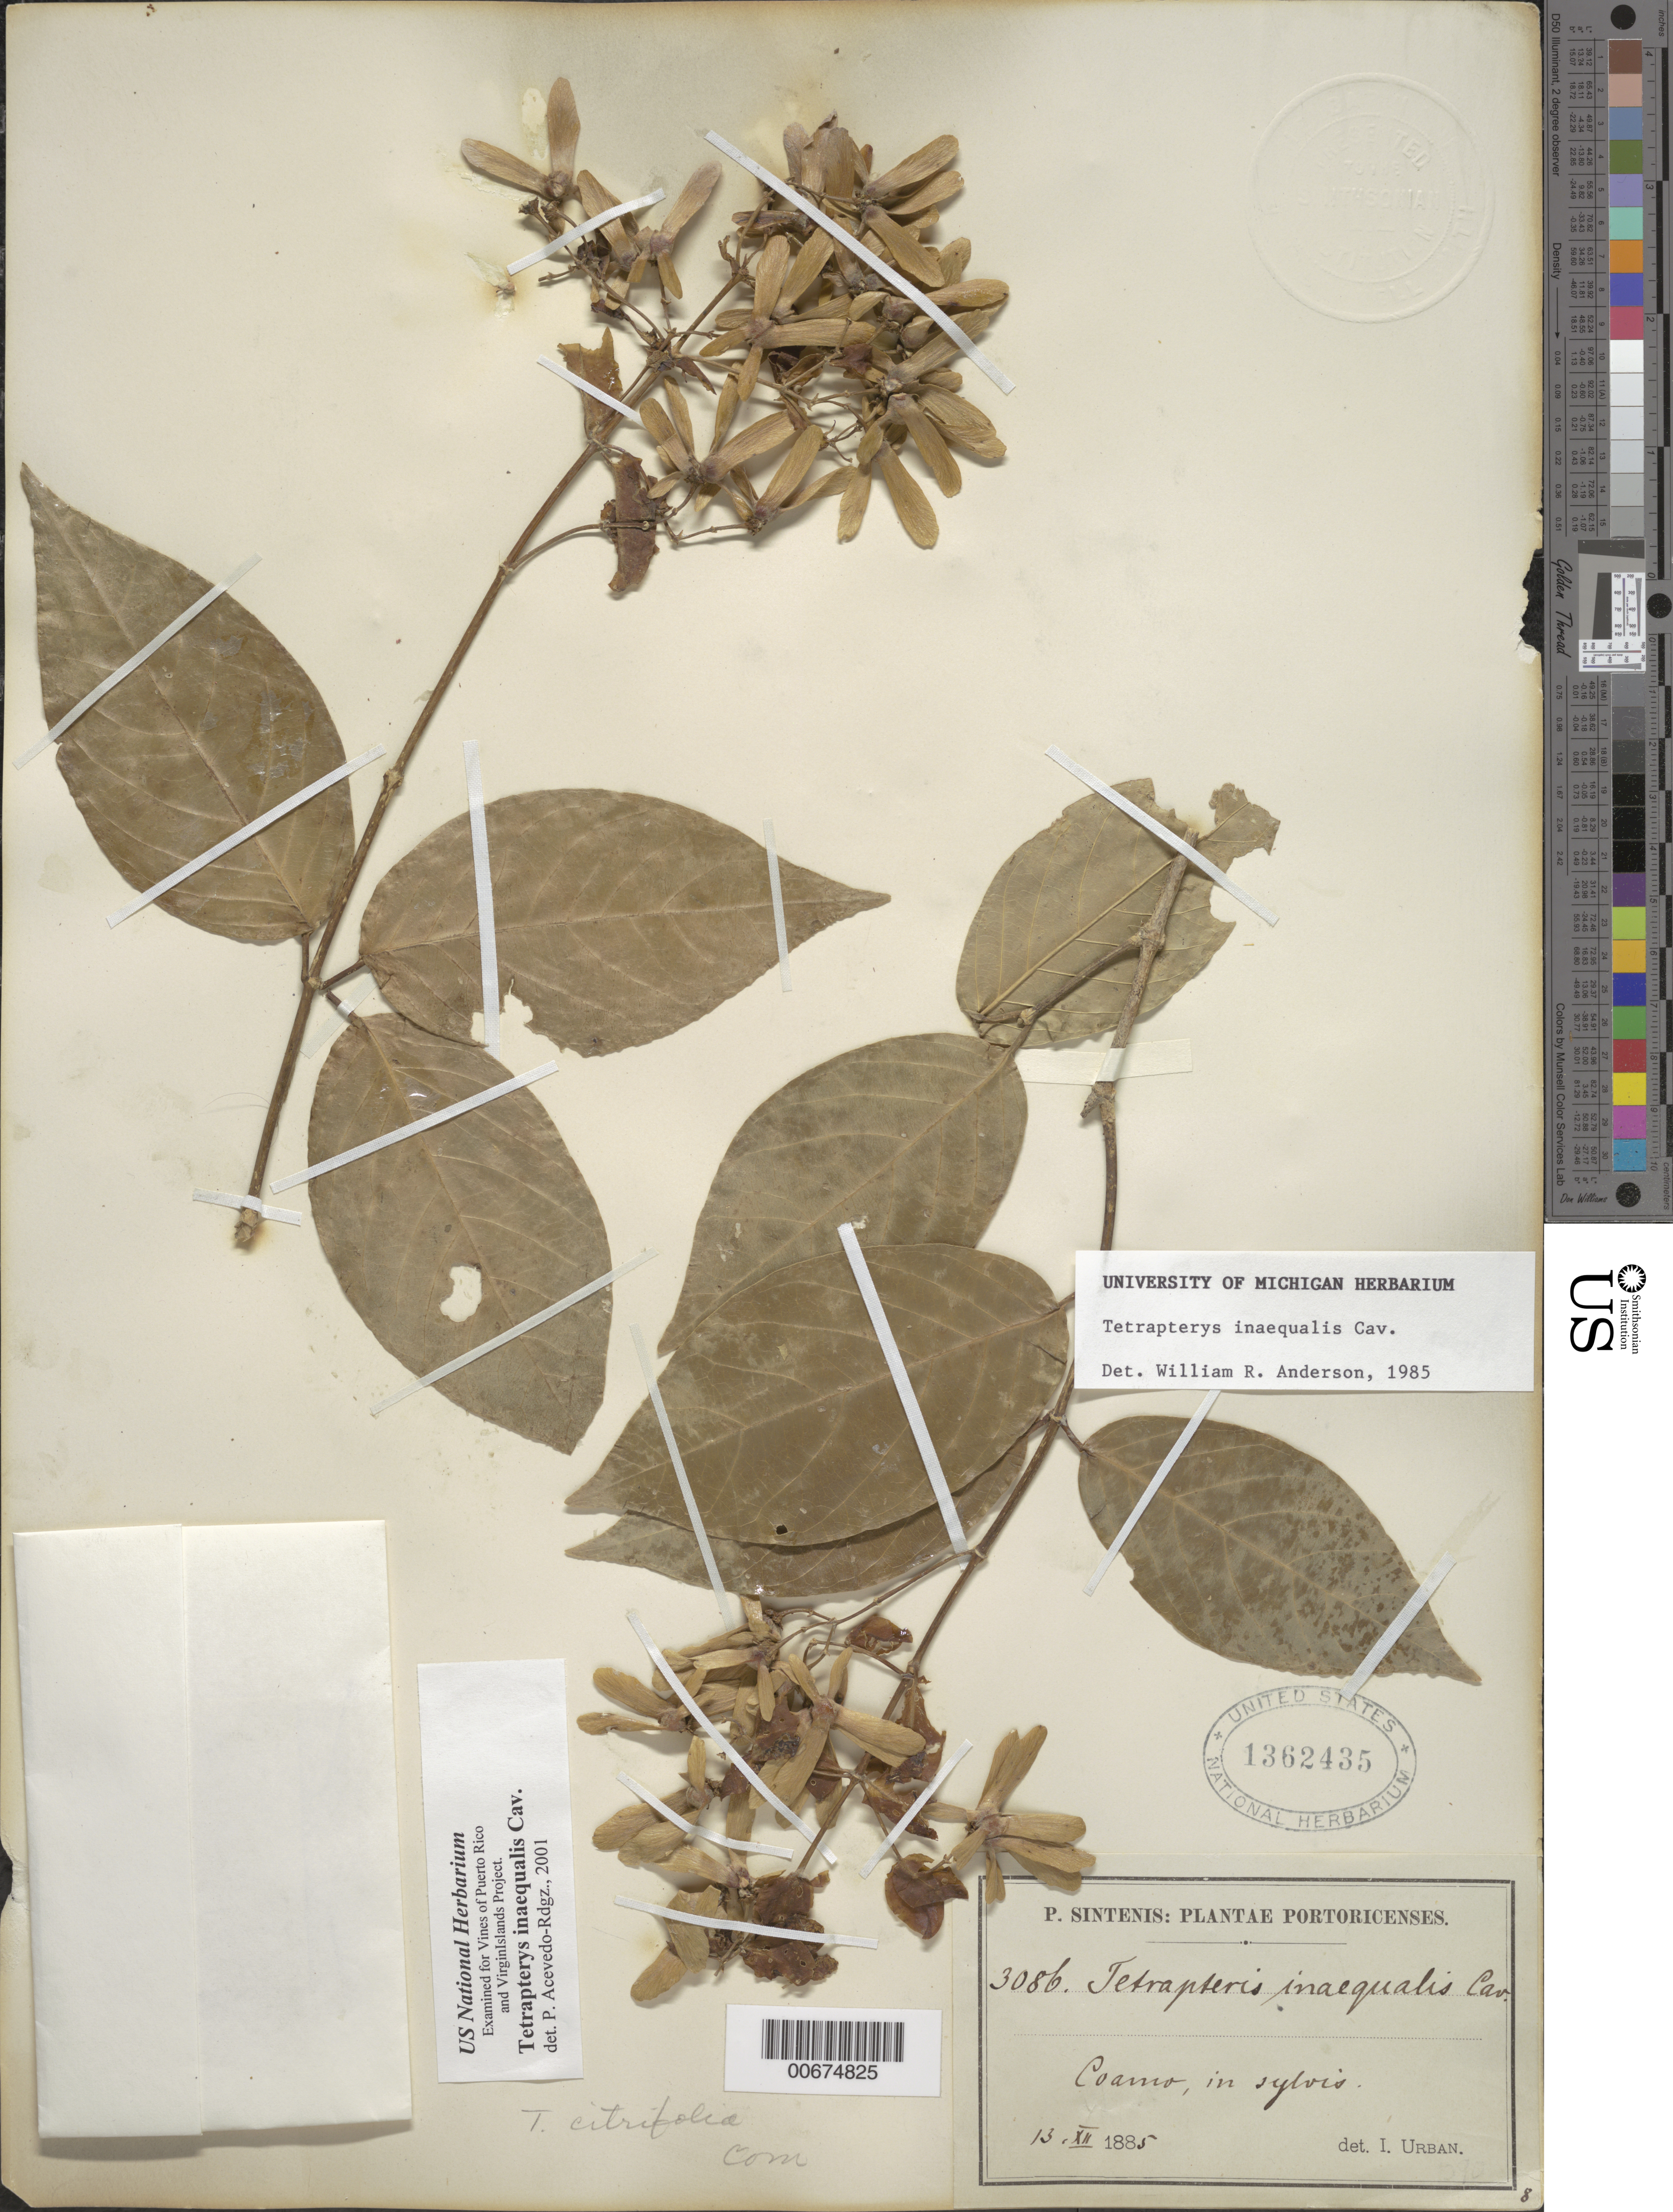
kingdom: Plantae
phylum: Tracheophyta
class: Magnoliopsida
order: Malpighiales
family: Malpighiaceae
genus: Tetrapterys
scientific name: Tetrapterys inaequalis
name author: Cav.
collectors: P. Sintenis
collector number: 3086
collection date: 1885-12-13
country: Puerto Rico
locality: Portoricenses. Coamo.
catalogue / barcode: US 1362435